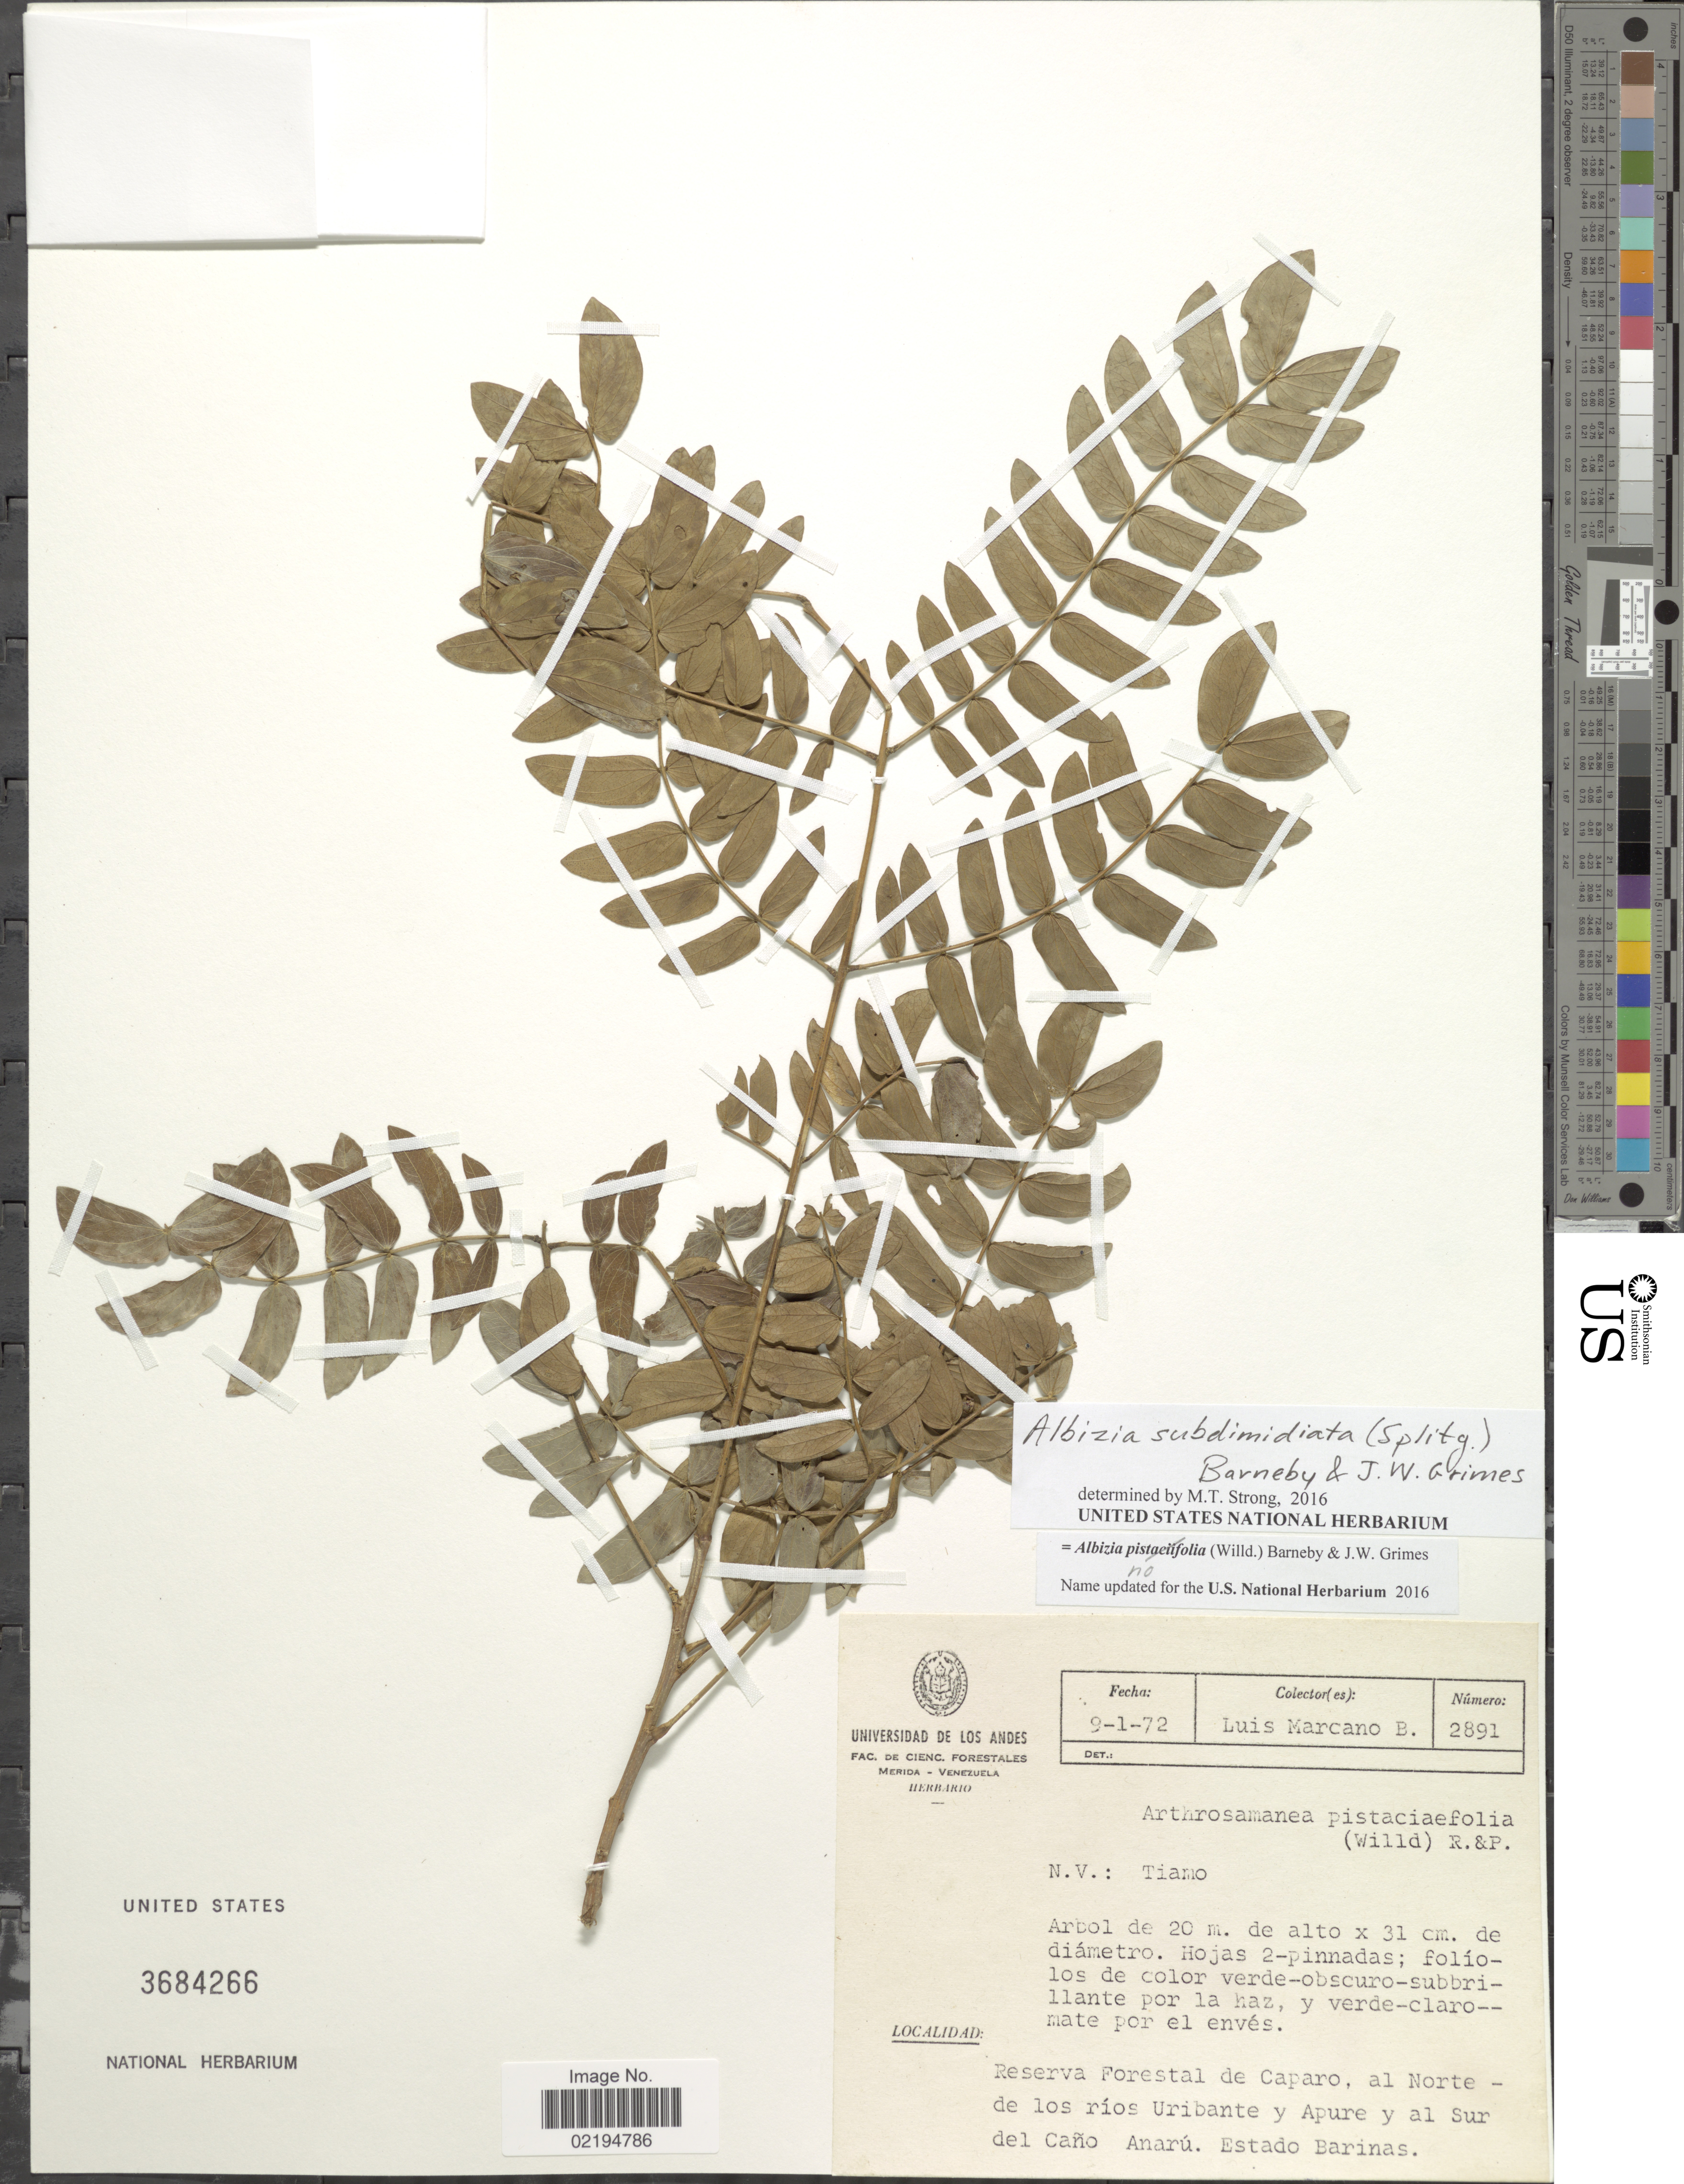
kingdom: Plantae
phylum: Tracheophyta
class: Magnoliopsida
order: Fabales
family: Fabaceae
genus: Pseudalbizzia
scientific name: Pseudalbizzia subdimidiata var. subdimidiata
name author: (Splitg.) Koenen & Duno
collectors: L. Marcano-Berti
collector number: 2891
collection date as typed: Transcribed d/m/y: 9/1/72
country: Venezuela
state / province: Barinas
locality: Reserva Forestal de Caparo al Norte de los rios Uribante y Apure y al Sur del Cano Anaru.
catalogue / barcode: US 3684266